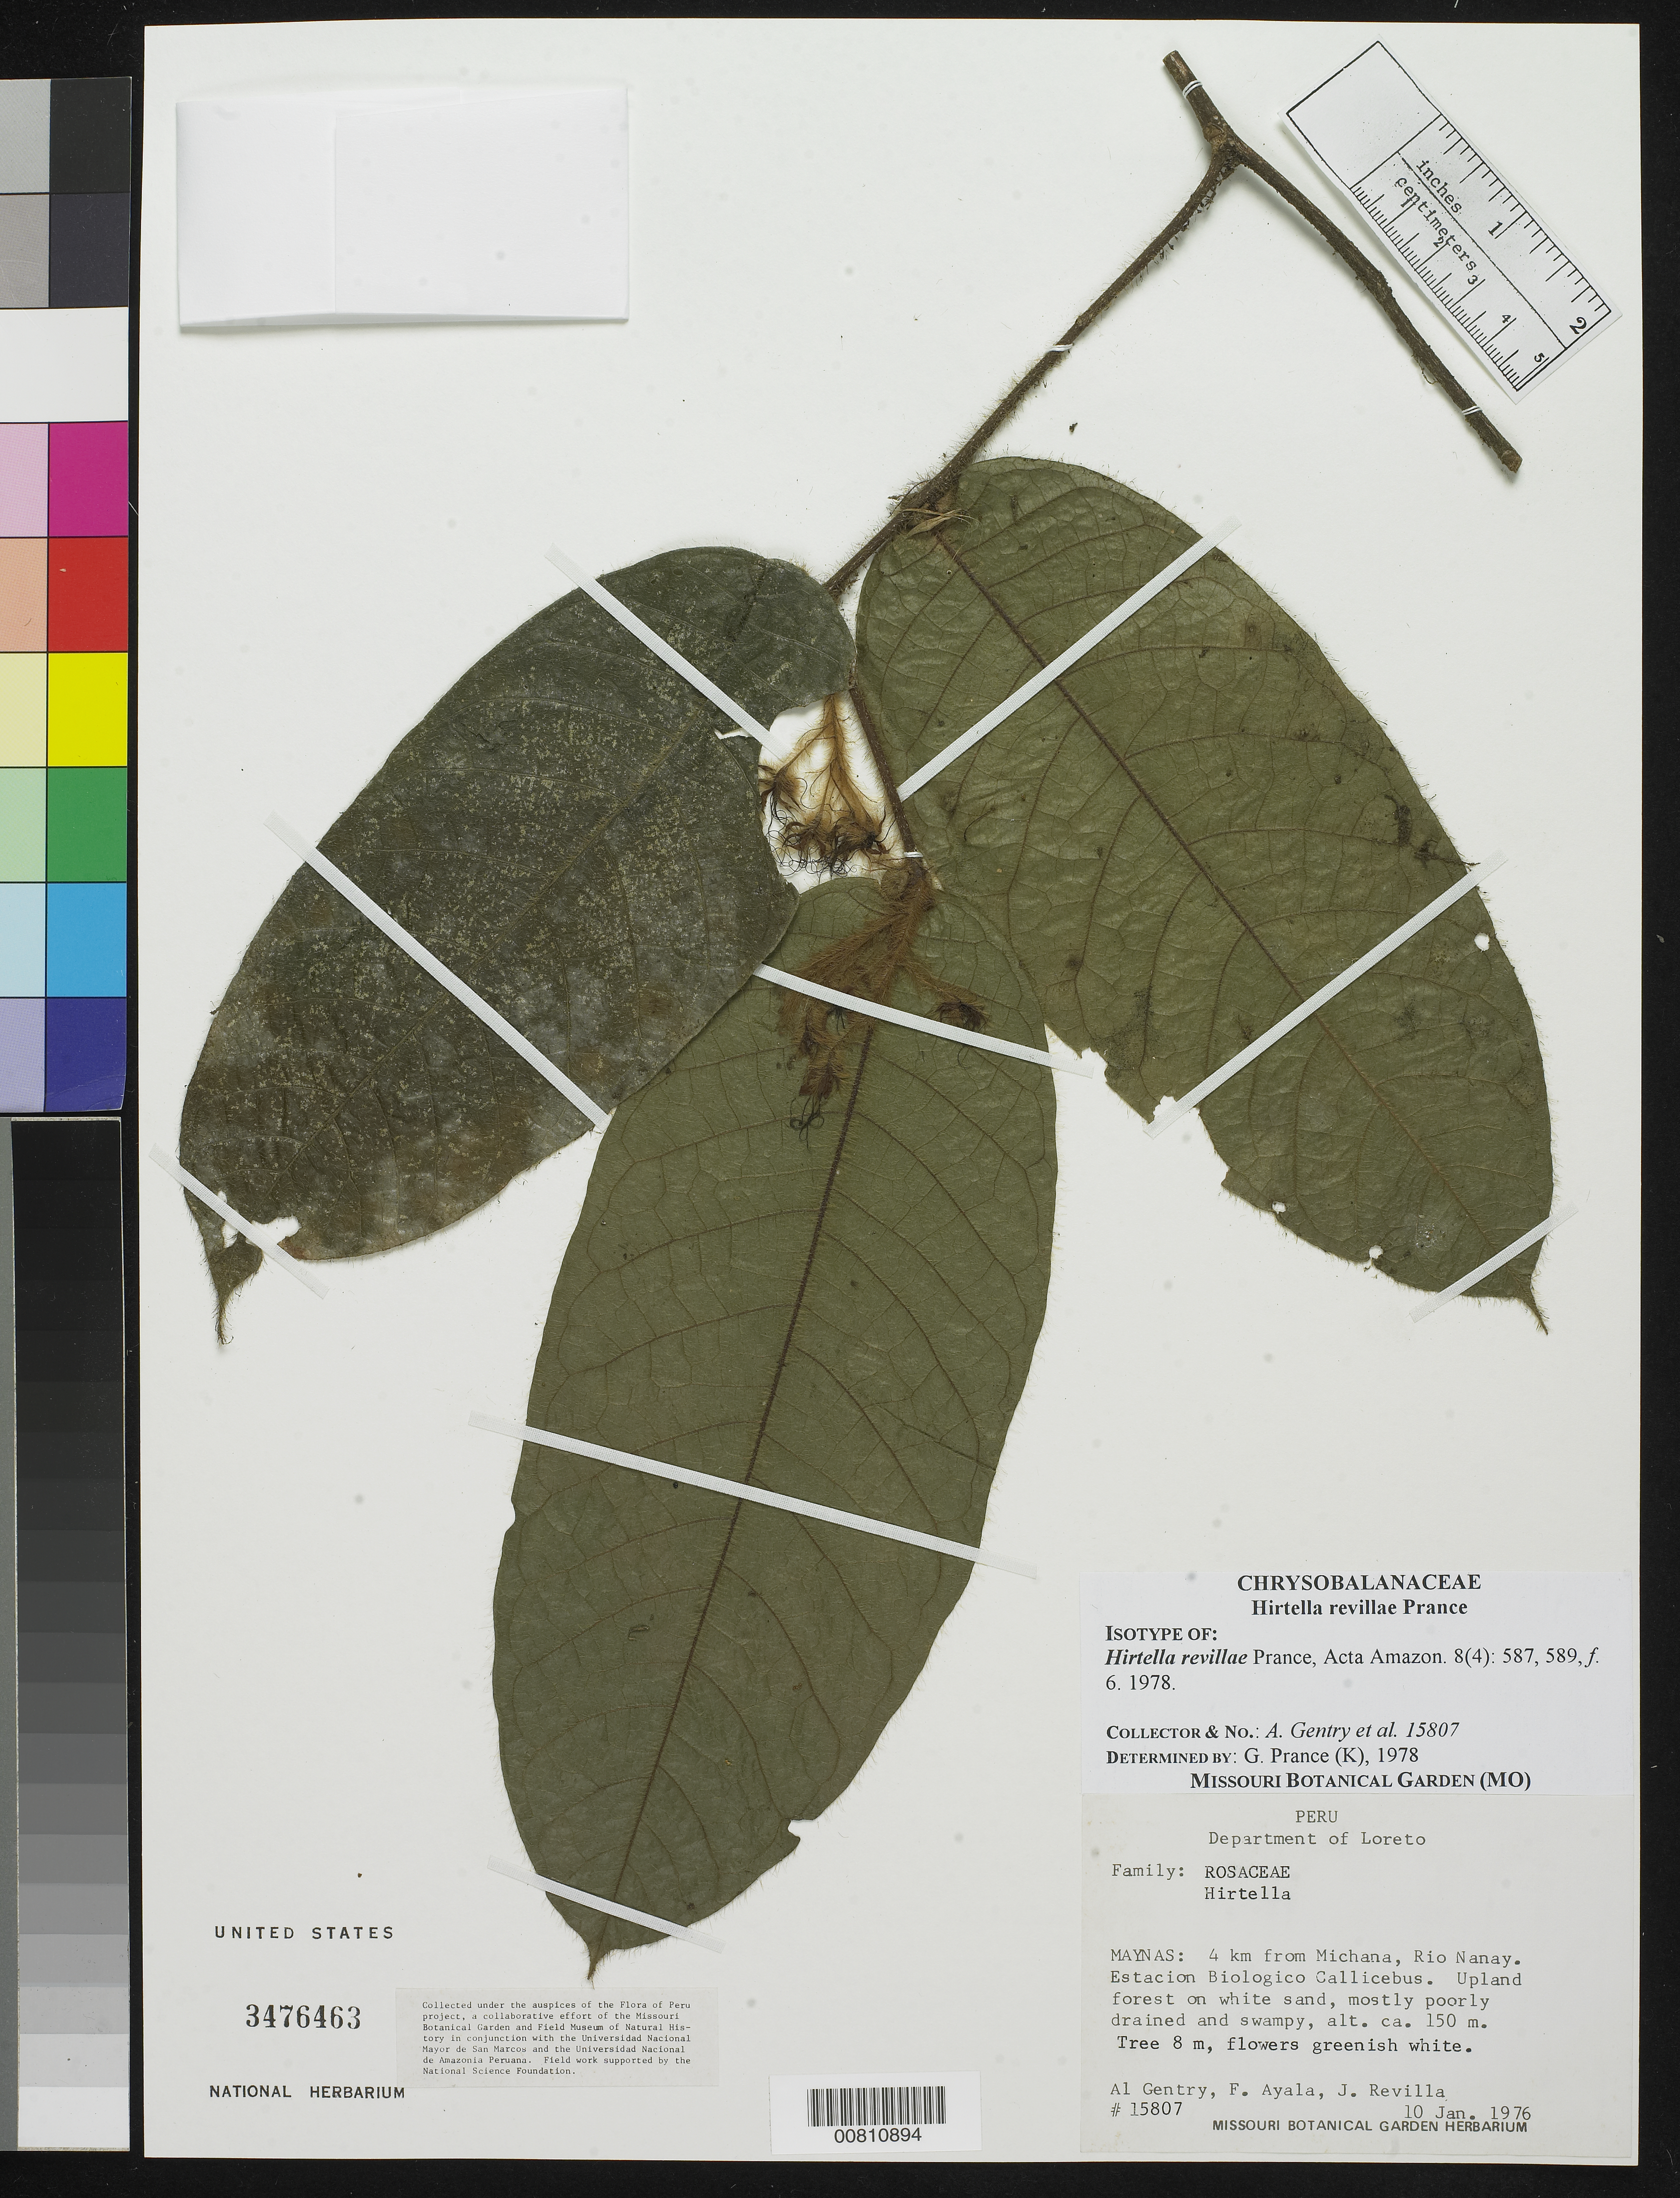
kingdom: Plantae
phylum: Tracheophyta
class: Magnoliopsida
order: Malpighiales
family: Chrysobalanaceae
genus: Hirtella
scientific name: Hirtella revillae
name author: Prance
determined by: Prance, G. T.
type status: Isotype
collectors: A. H. Gentry, F. Ayala F. & J. Revilla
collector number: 15807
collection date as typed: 10 Jan 1976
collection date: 1976-01-10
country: Peru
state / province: Loreto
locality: Maynas: 4 km from Michana, Rio Nanay, Estacion Biologico Callicebus.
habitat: Upland forest on white sand, mostly poorly drained and swampy.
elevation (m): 150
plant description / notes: Holotype at NY.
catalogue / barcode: US 3476463